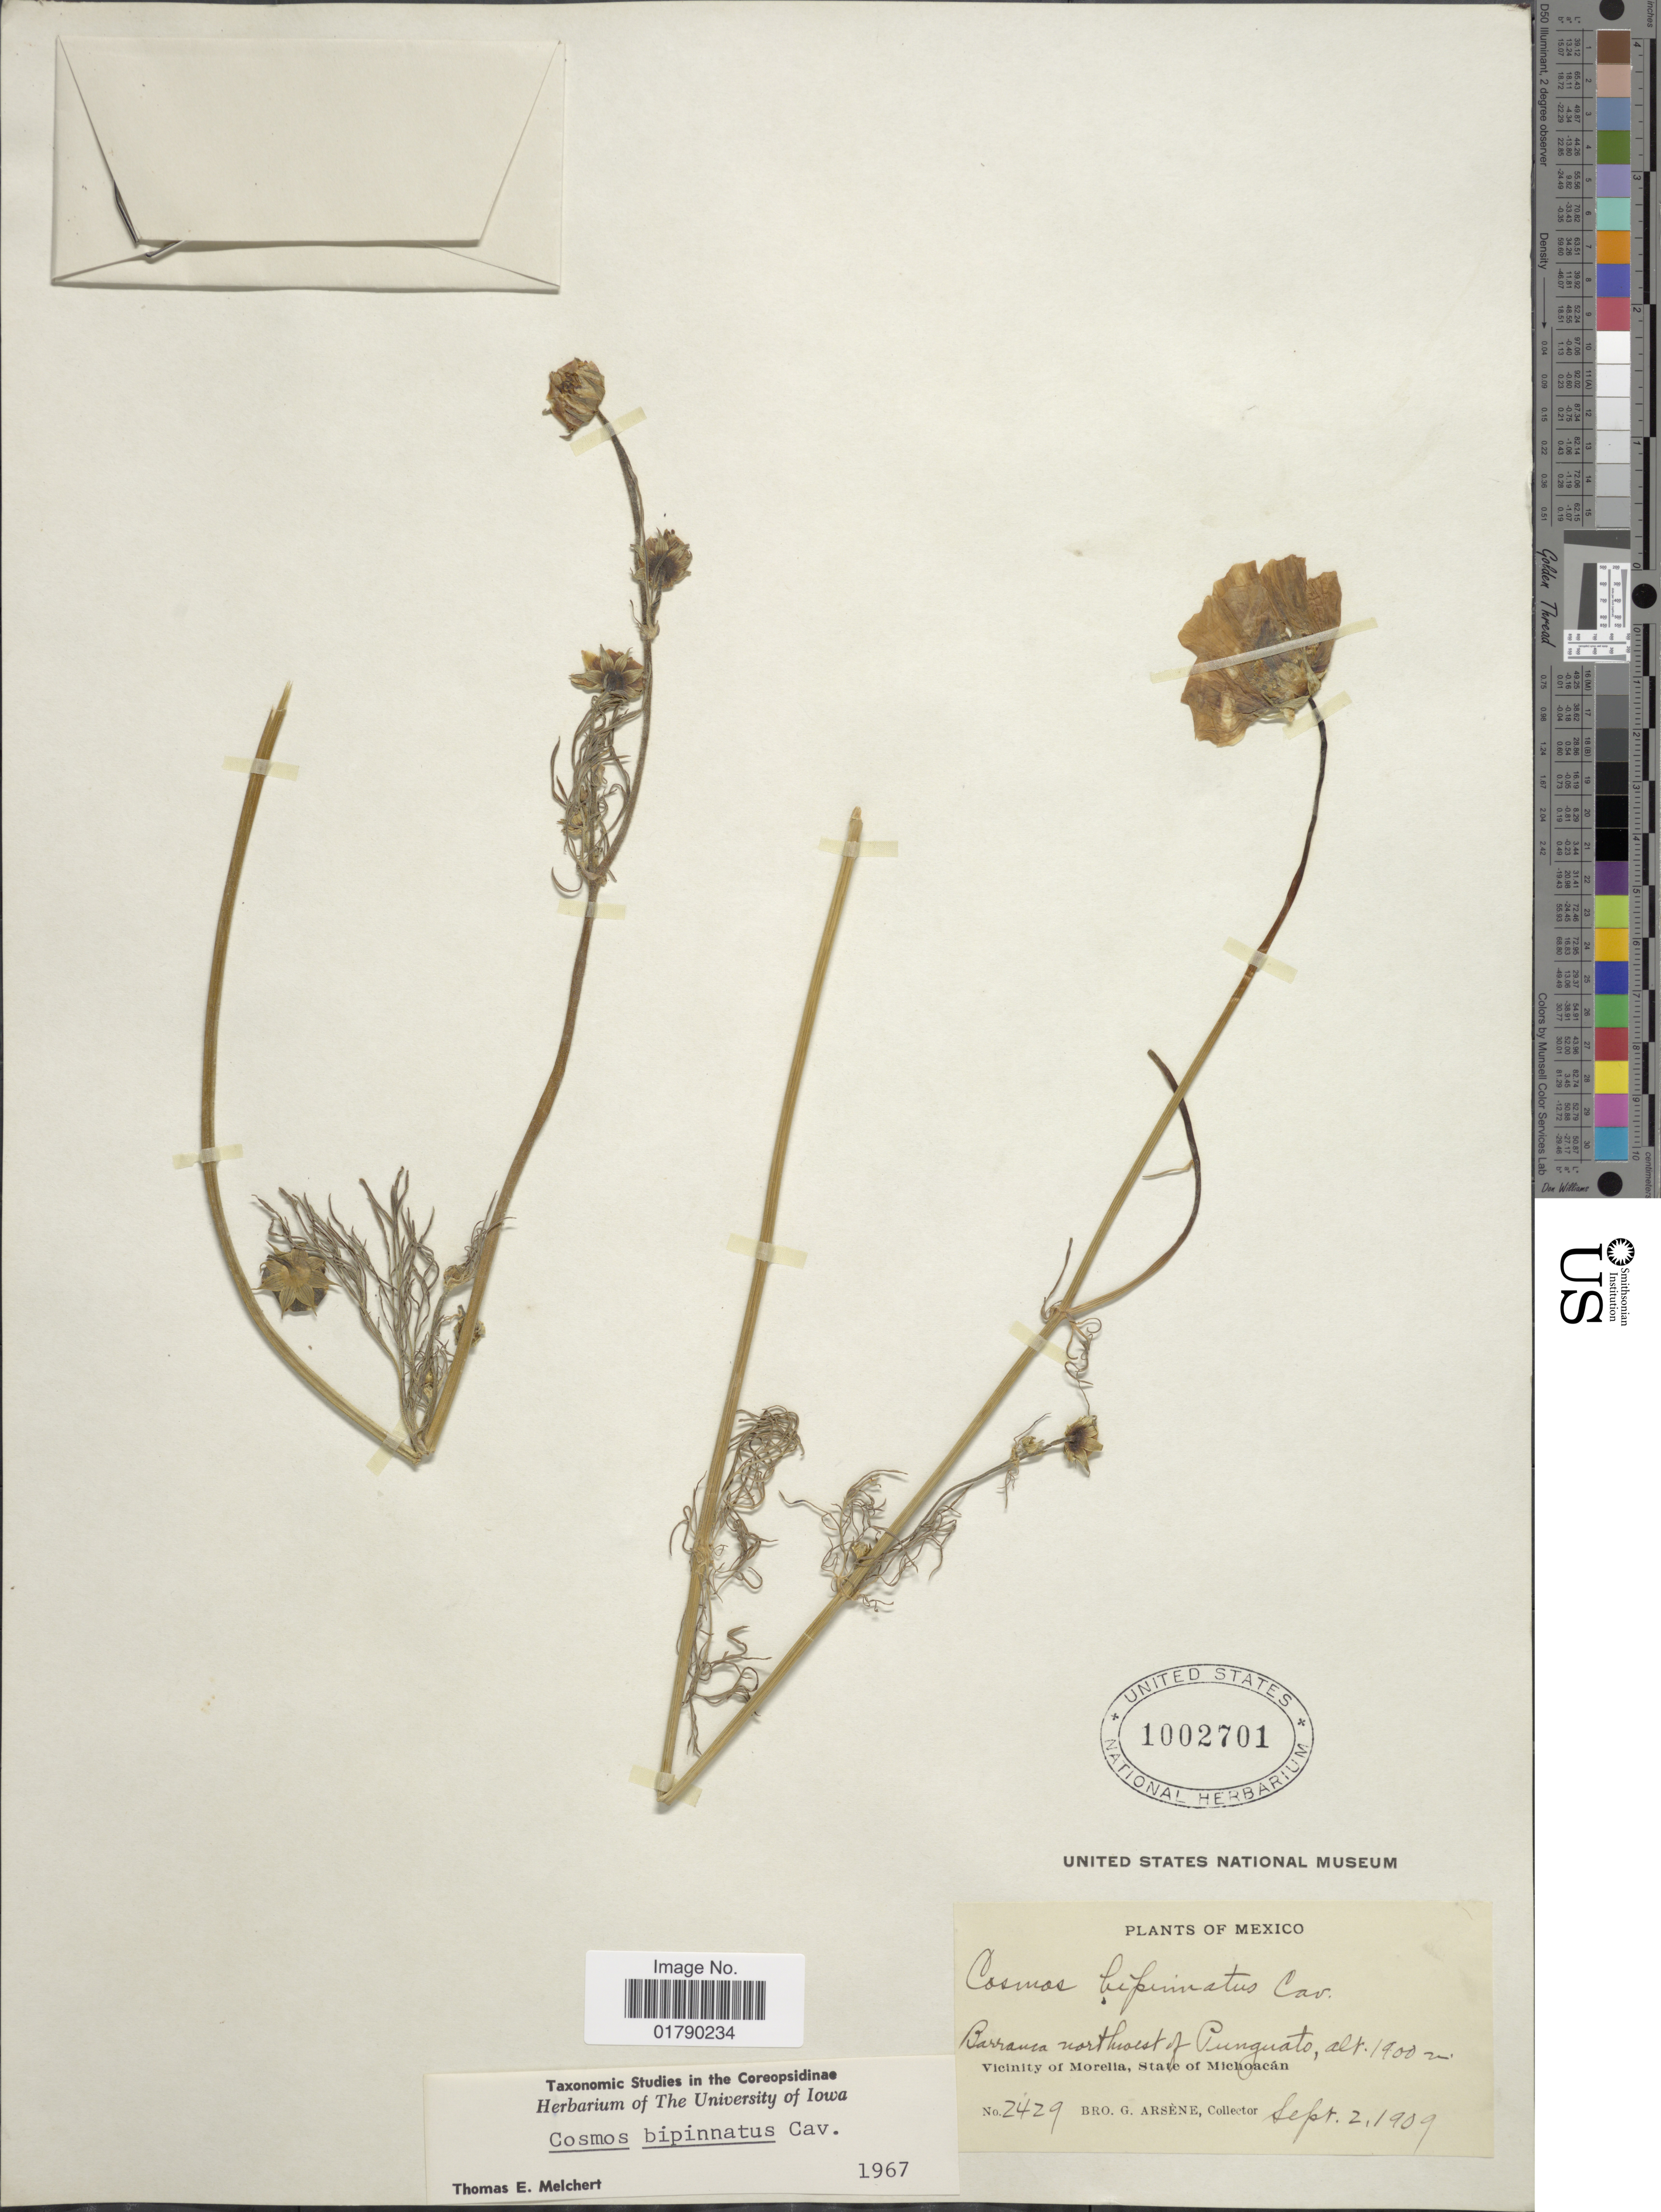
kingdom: Plantae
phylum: Tracheophyta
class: Magnoliopsida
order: Asterales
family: Asteraceae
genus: Cosmos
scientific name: Cosmos bipinnatus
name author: Cav.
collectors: Bro. G. Arsène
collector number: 2429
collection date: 1909-09-02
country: Mexico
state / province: Michoacán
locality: Barranca northwest of Punguato, Vicinity of Morelia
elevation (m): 1900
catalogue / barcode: US 1002701